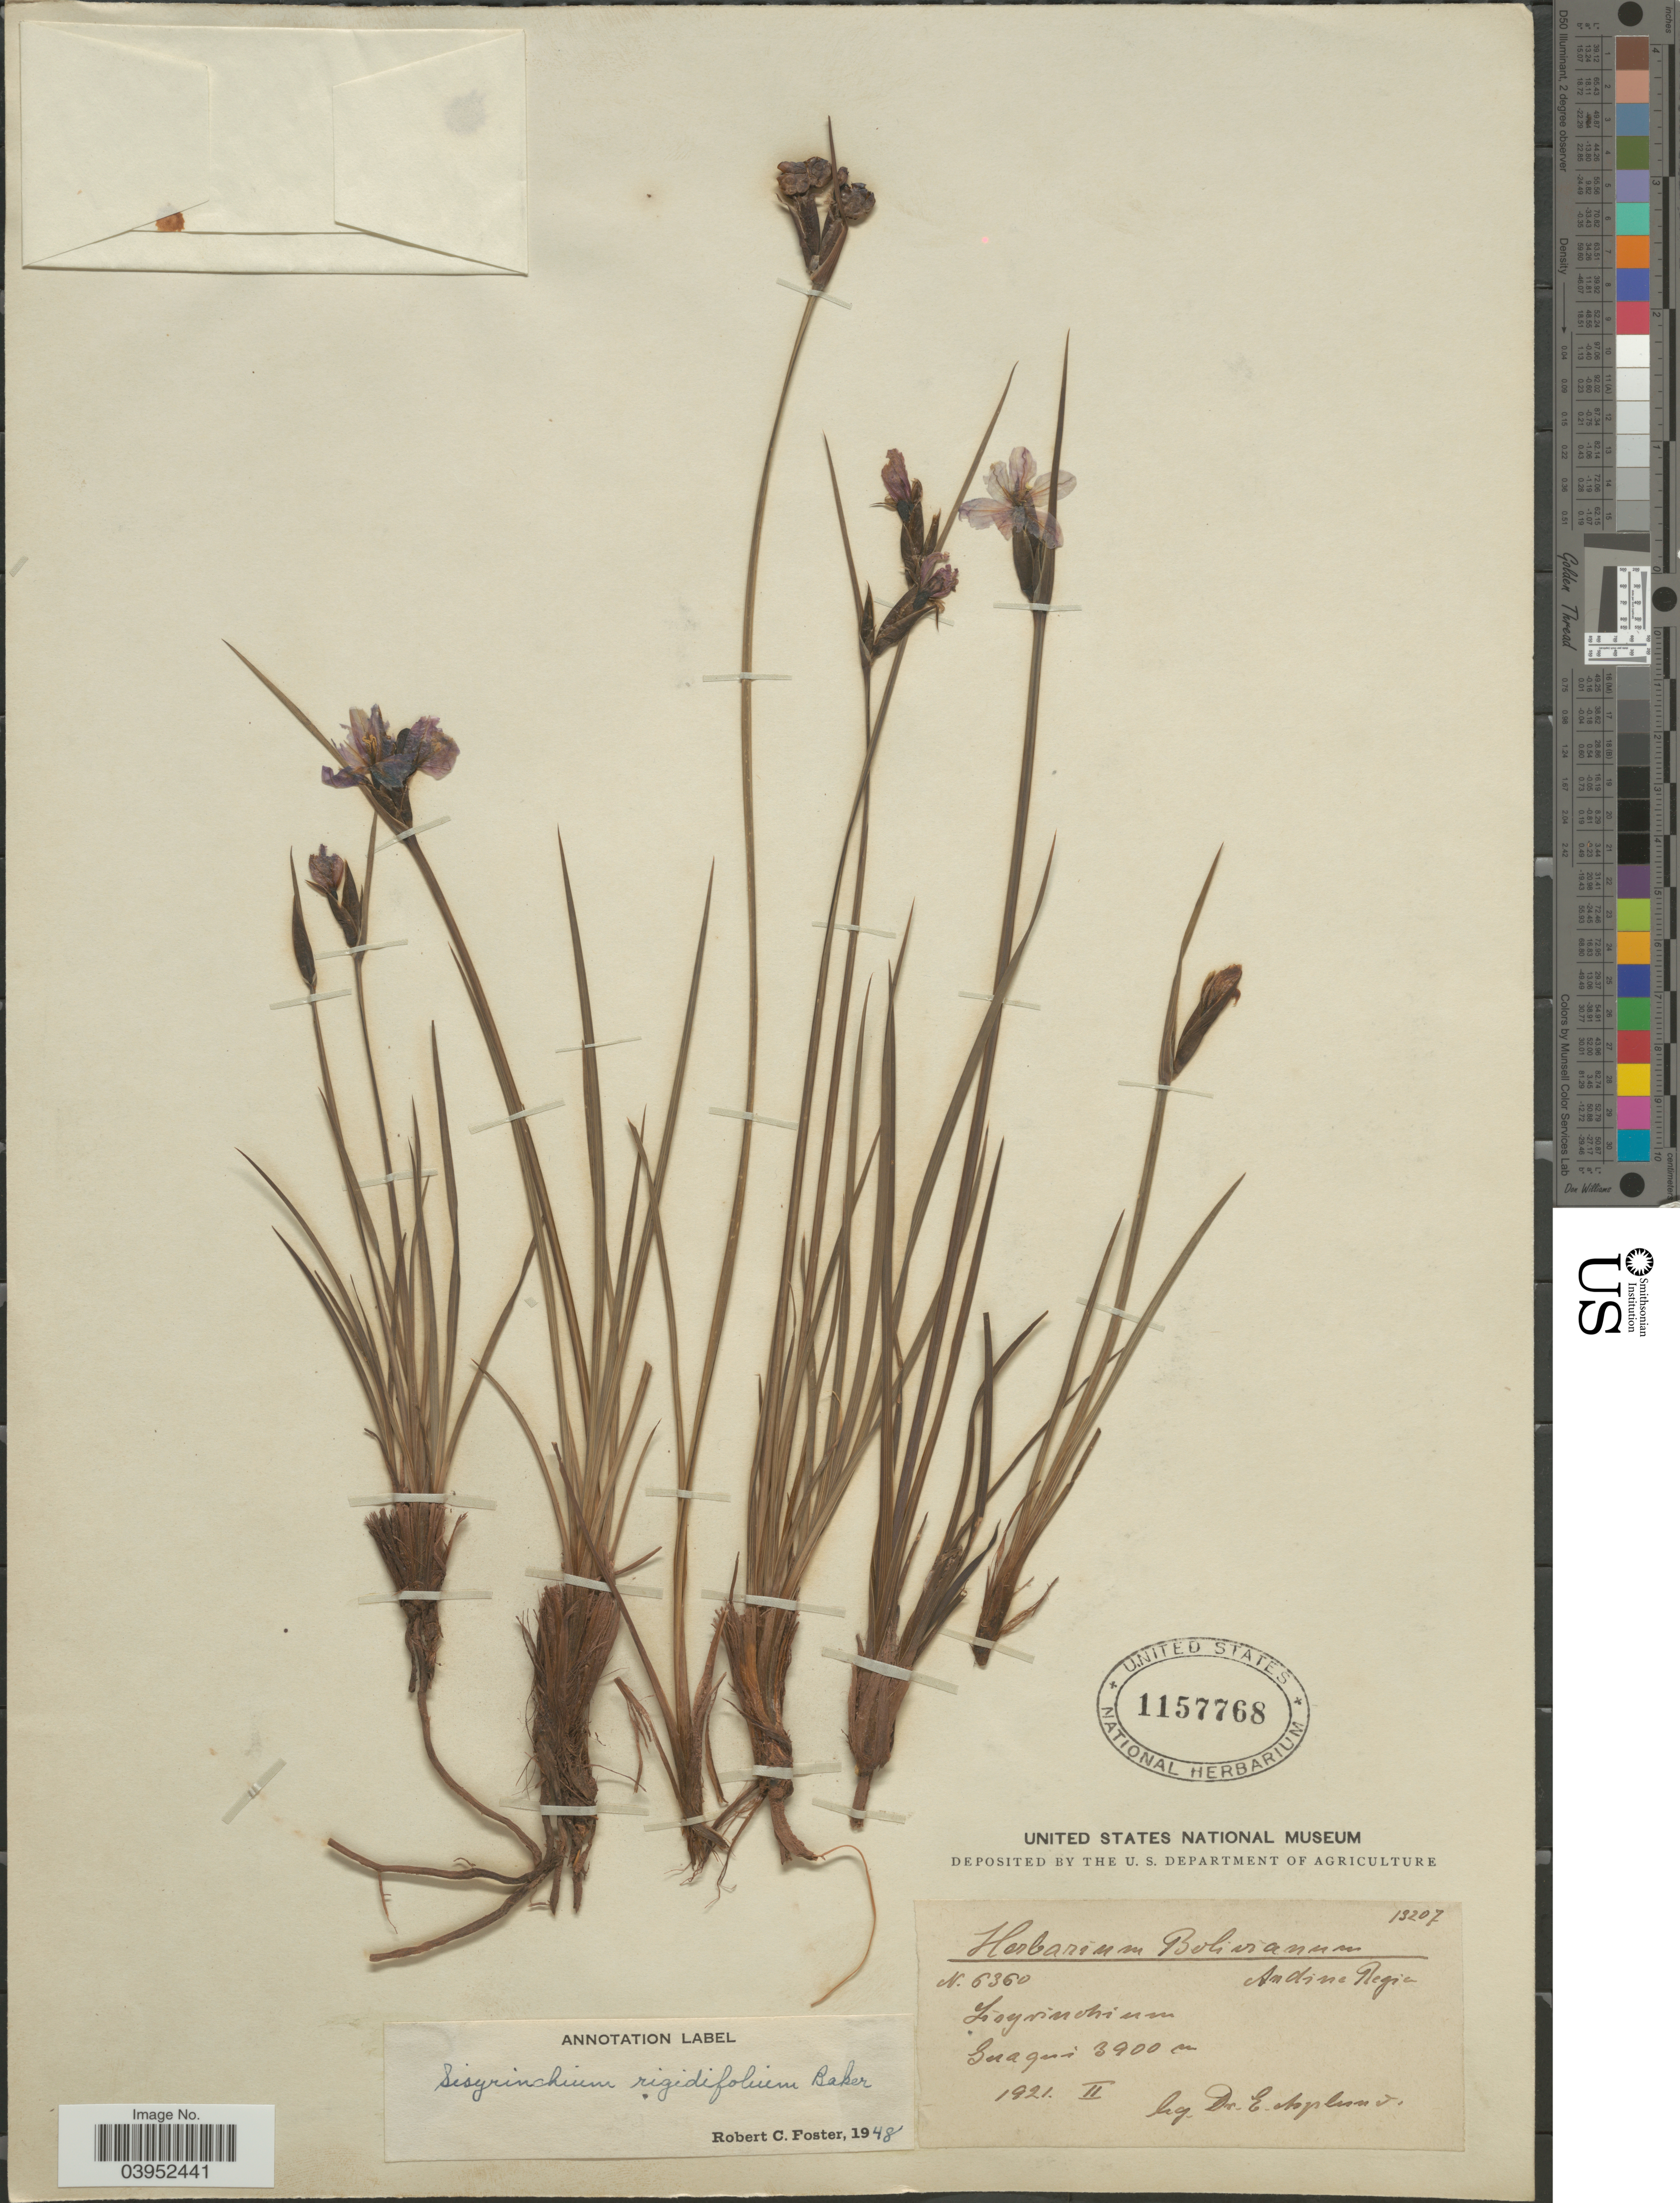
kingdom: Plantae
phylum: Tracheophyta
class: Liliopsida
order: Asparagales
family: Iridaceae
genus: Sisyrinchium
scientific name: Sisyrinchium rigidifolium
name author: Baker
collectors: E. Asplund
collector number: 6360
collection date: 1921-02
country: Bolivia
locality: Andine Regio. Guaqui.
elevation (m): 3900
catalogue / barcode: US 1157768